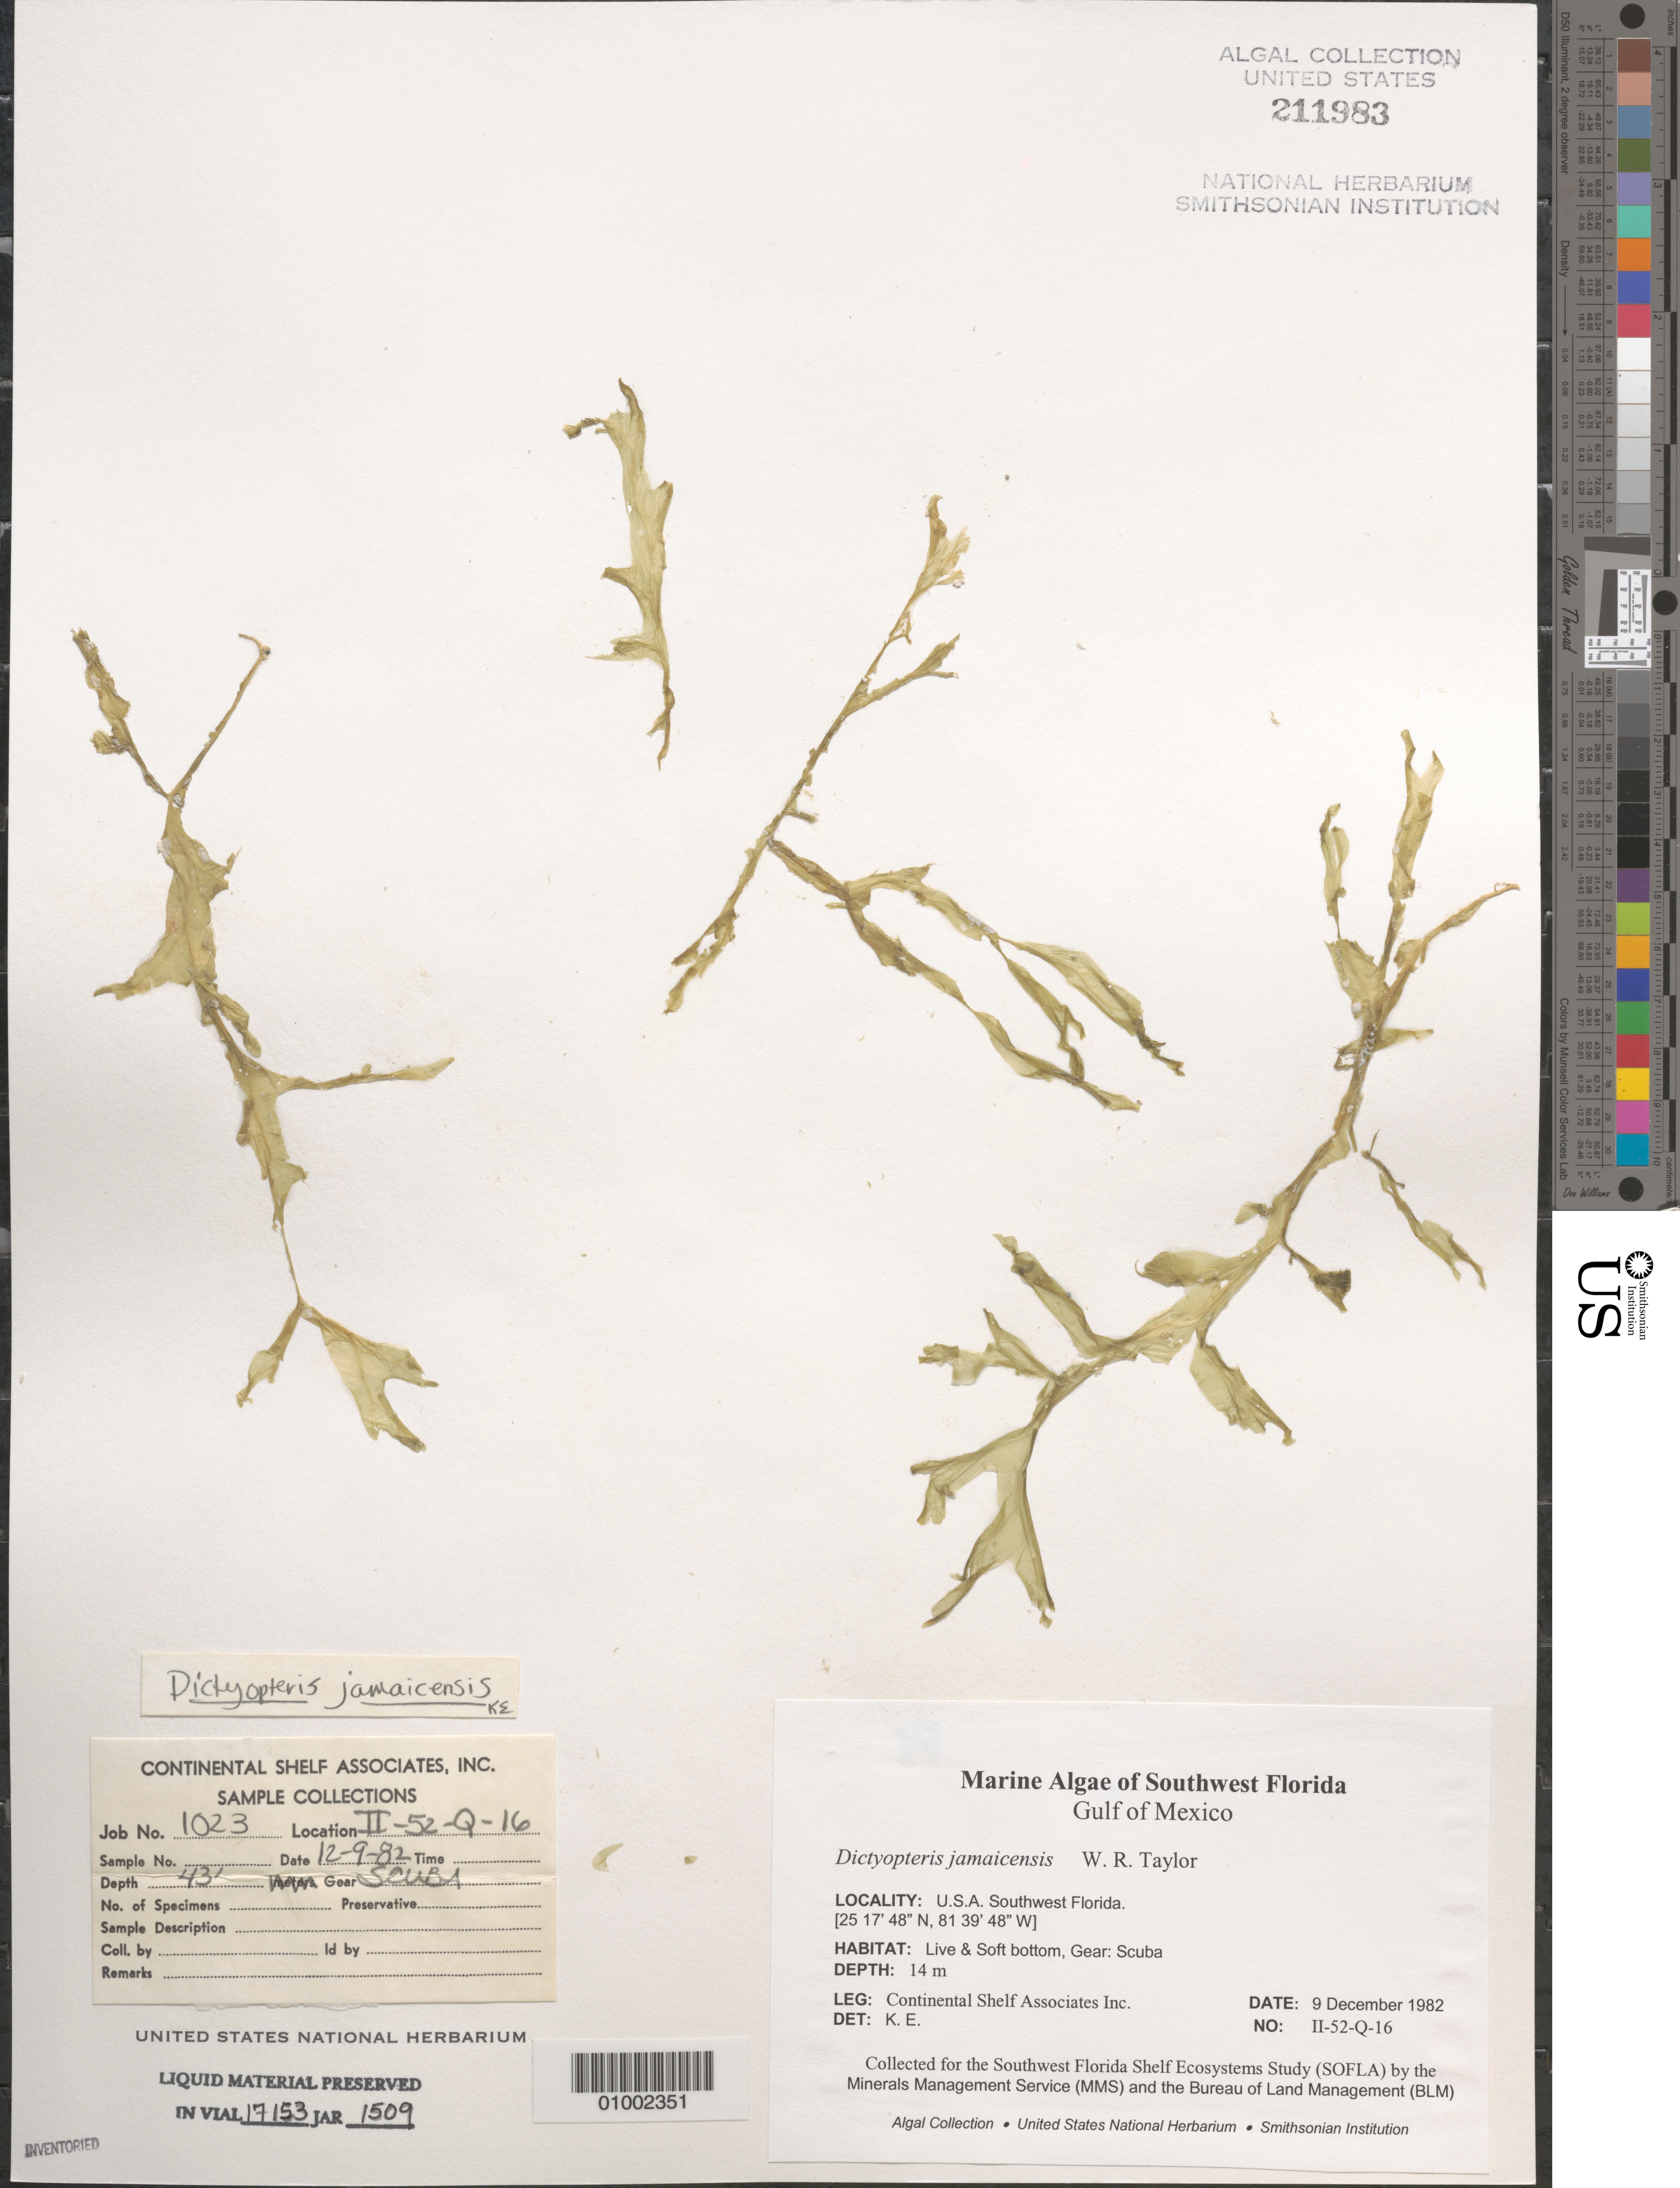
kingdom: Chromista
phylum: Ochrophyta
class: Phaeophyceae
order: Dictyotales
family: Dictyotaceae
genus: Dictyopteris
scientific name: Dictyopteris jamaicensis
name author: W.R. Taylor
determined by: E., K.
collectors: Continental Shelf Associates Inc.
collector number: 1023-II-52-Q-16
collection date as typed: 09 Dec 1982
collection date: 1982-12-09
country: United States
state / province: Florida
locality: Gulf of Mexico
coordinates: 25 17'48"N, 81 39'48"W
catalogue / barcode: US 211983